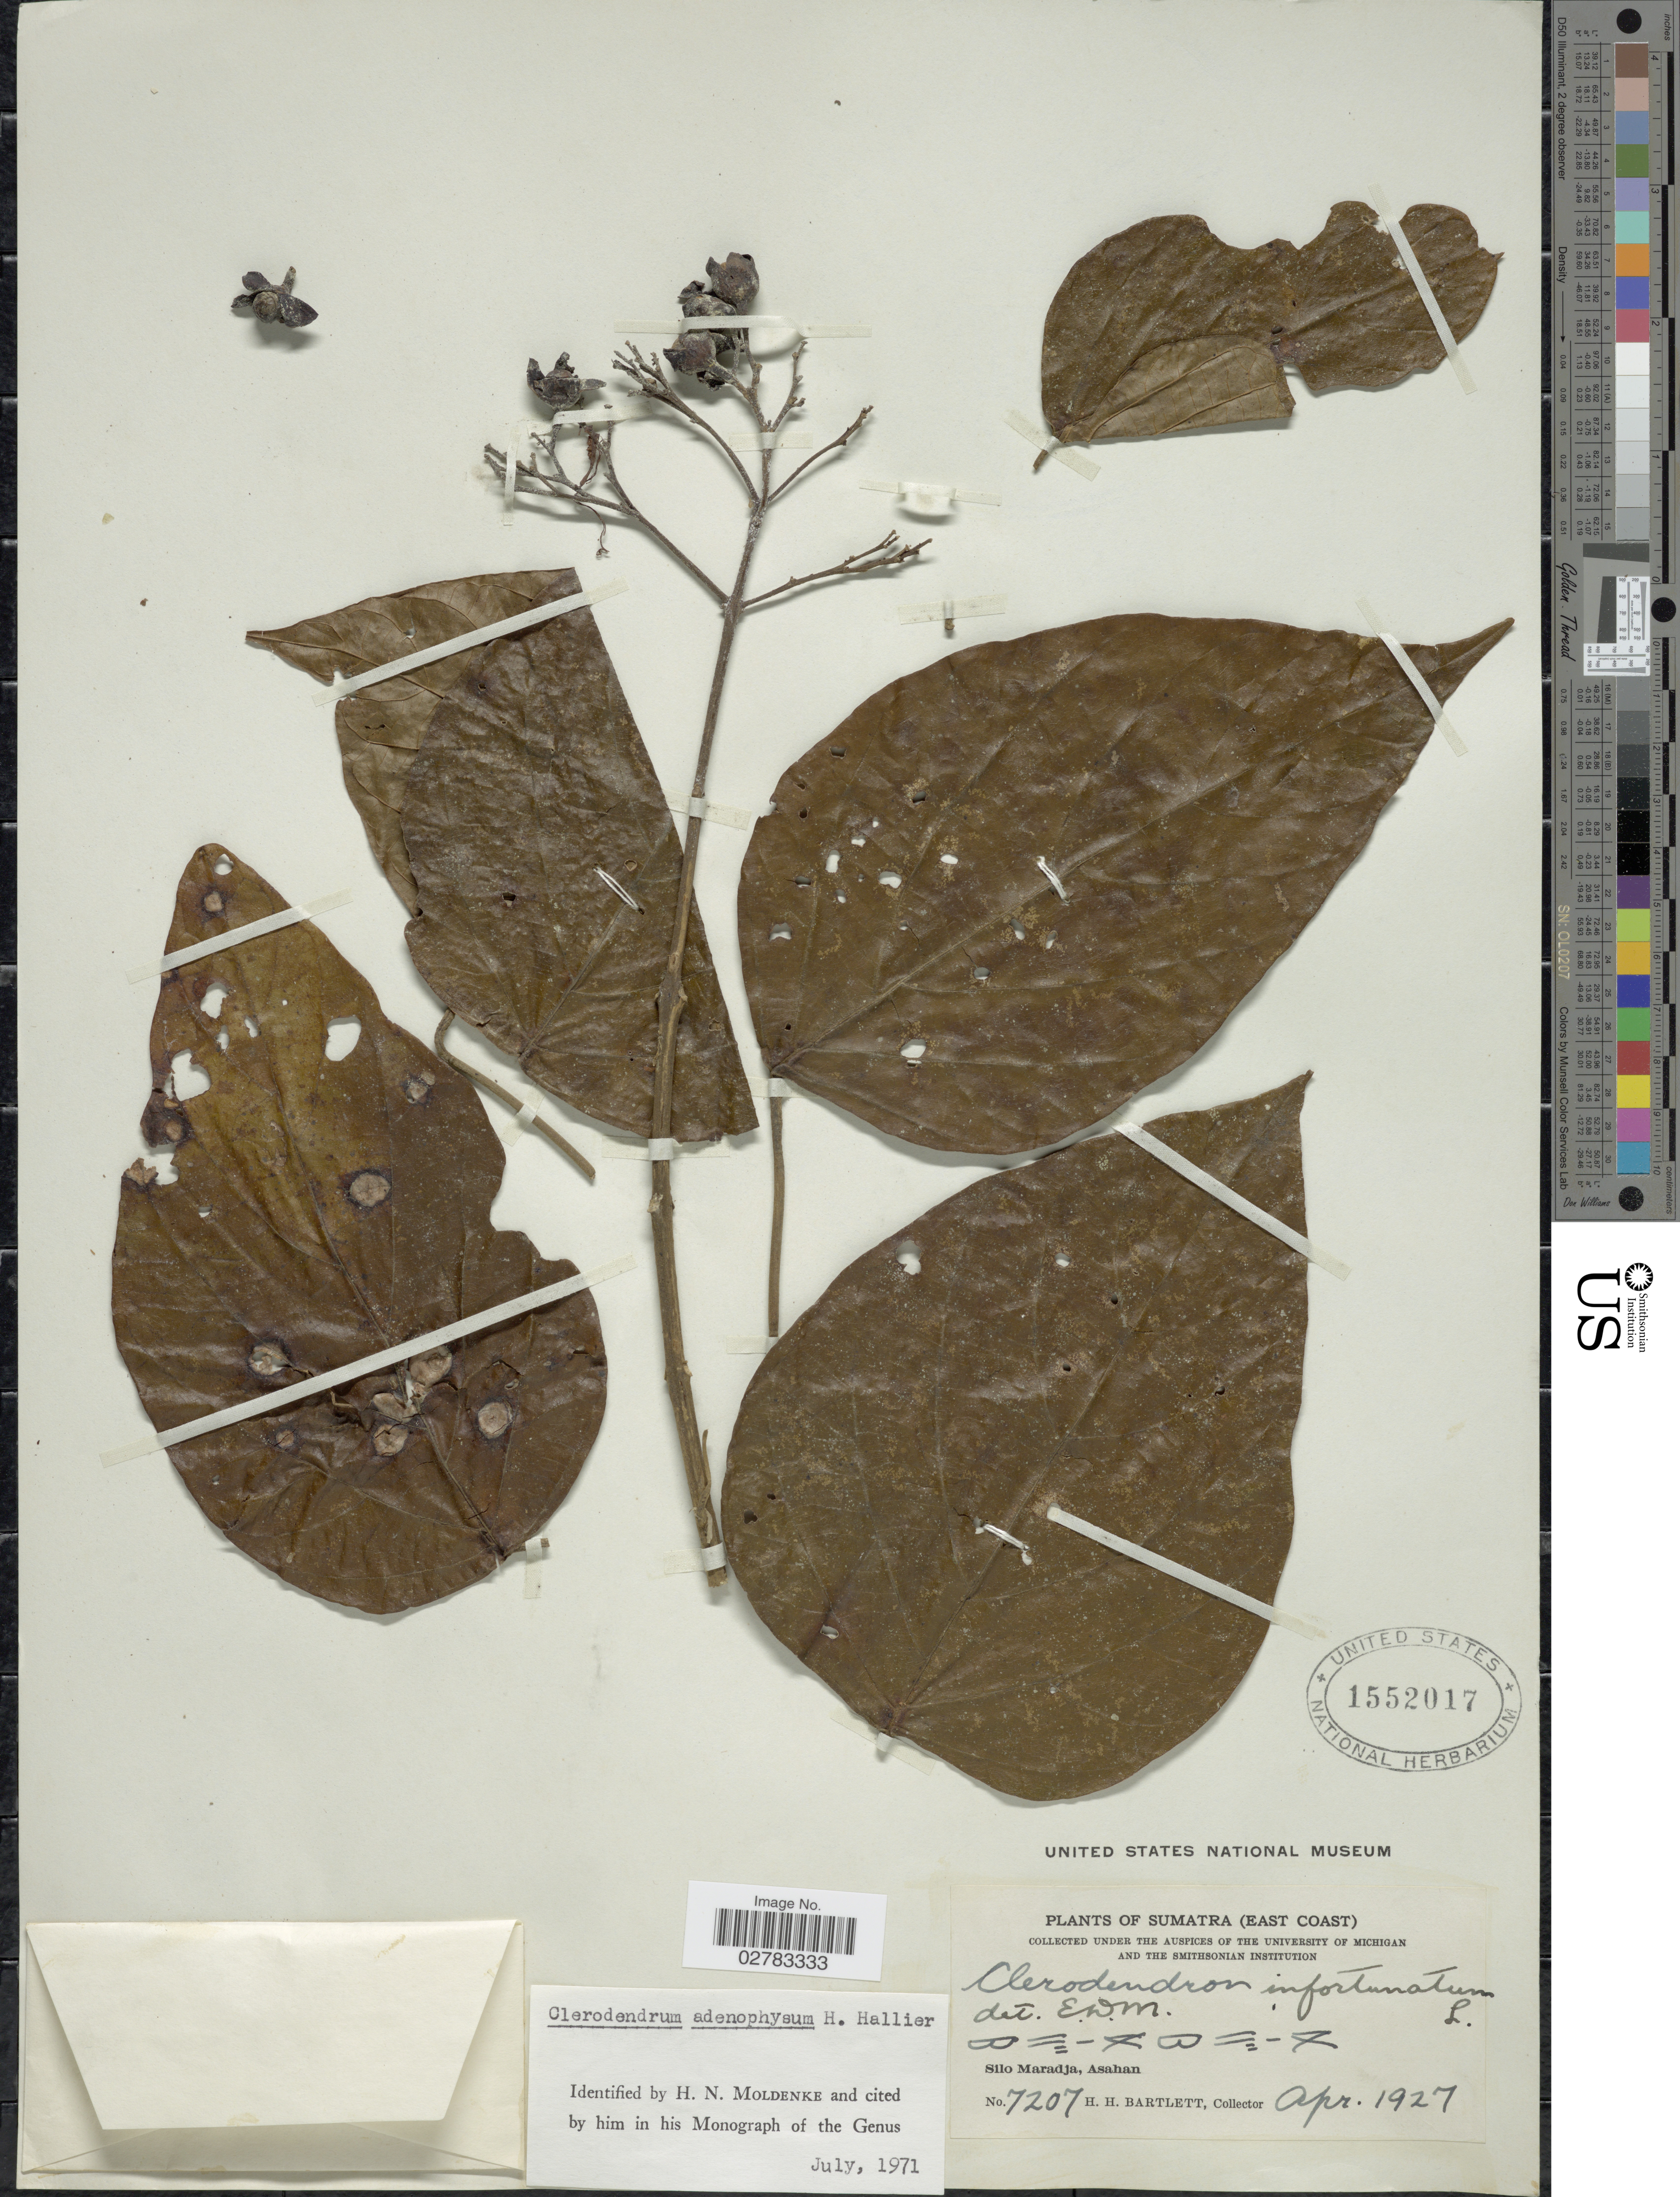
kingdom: Plantae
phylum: Tracheophyta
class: Magnoliopsida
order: Lamiales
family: Lamiaceae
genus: Clerodendrum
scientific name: Clerodendrum adenophysum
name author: Hall.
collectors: H. H. Bartlett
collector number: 7207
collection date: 1927-04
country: Indonesia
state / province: Sumatra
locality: East Coast, Silo Maradja, Asahan.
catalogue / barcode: US 1552017